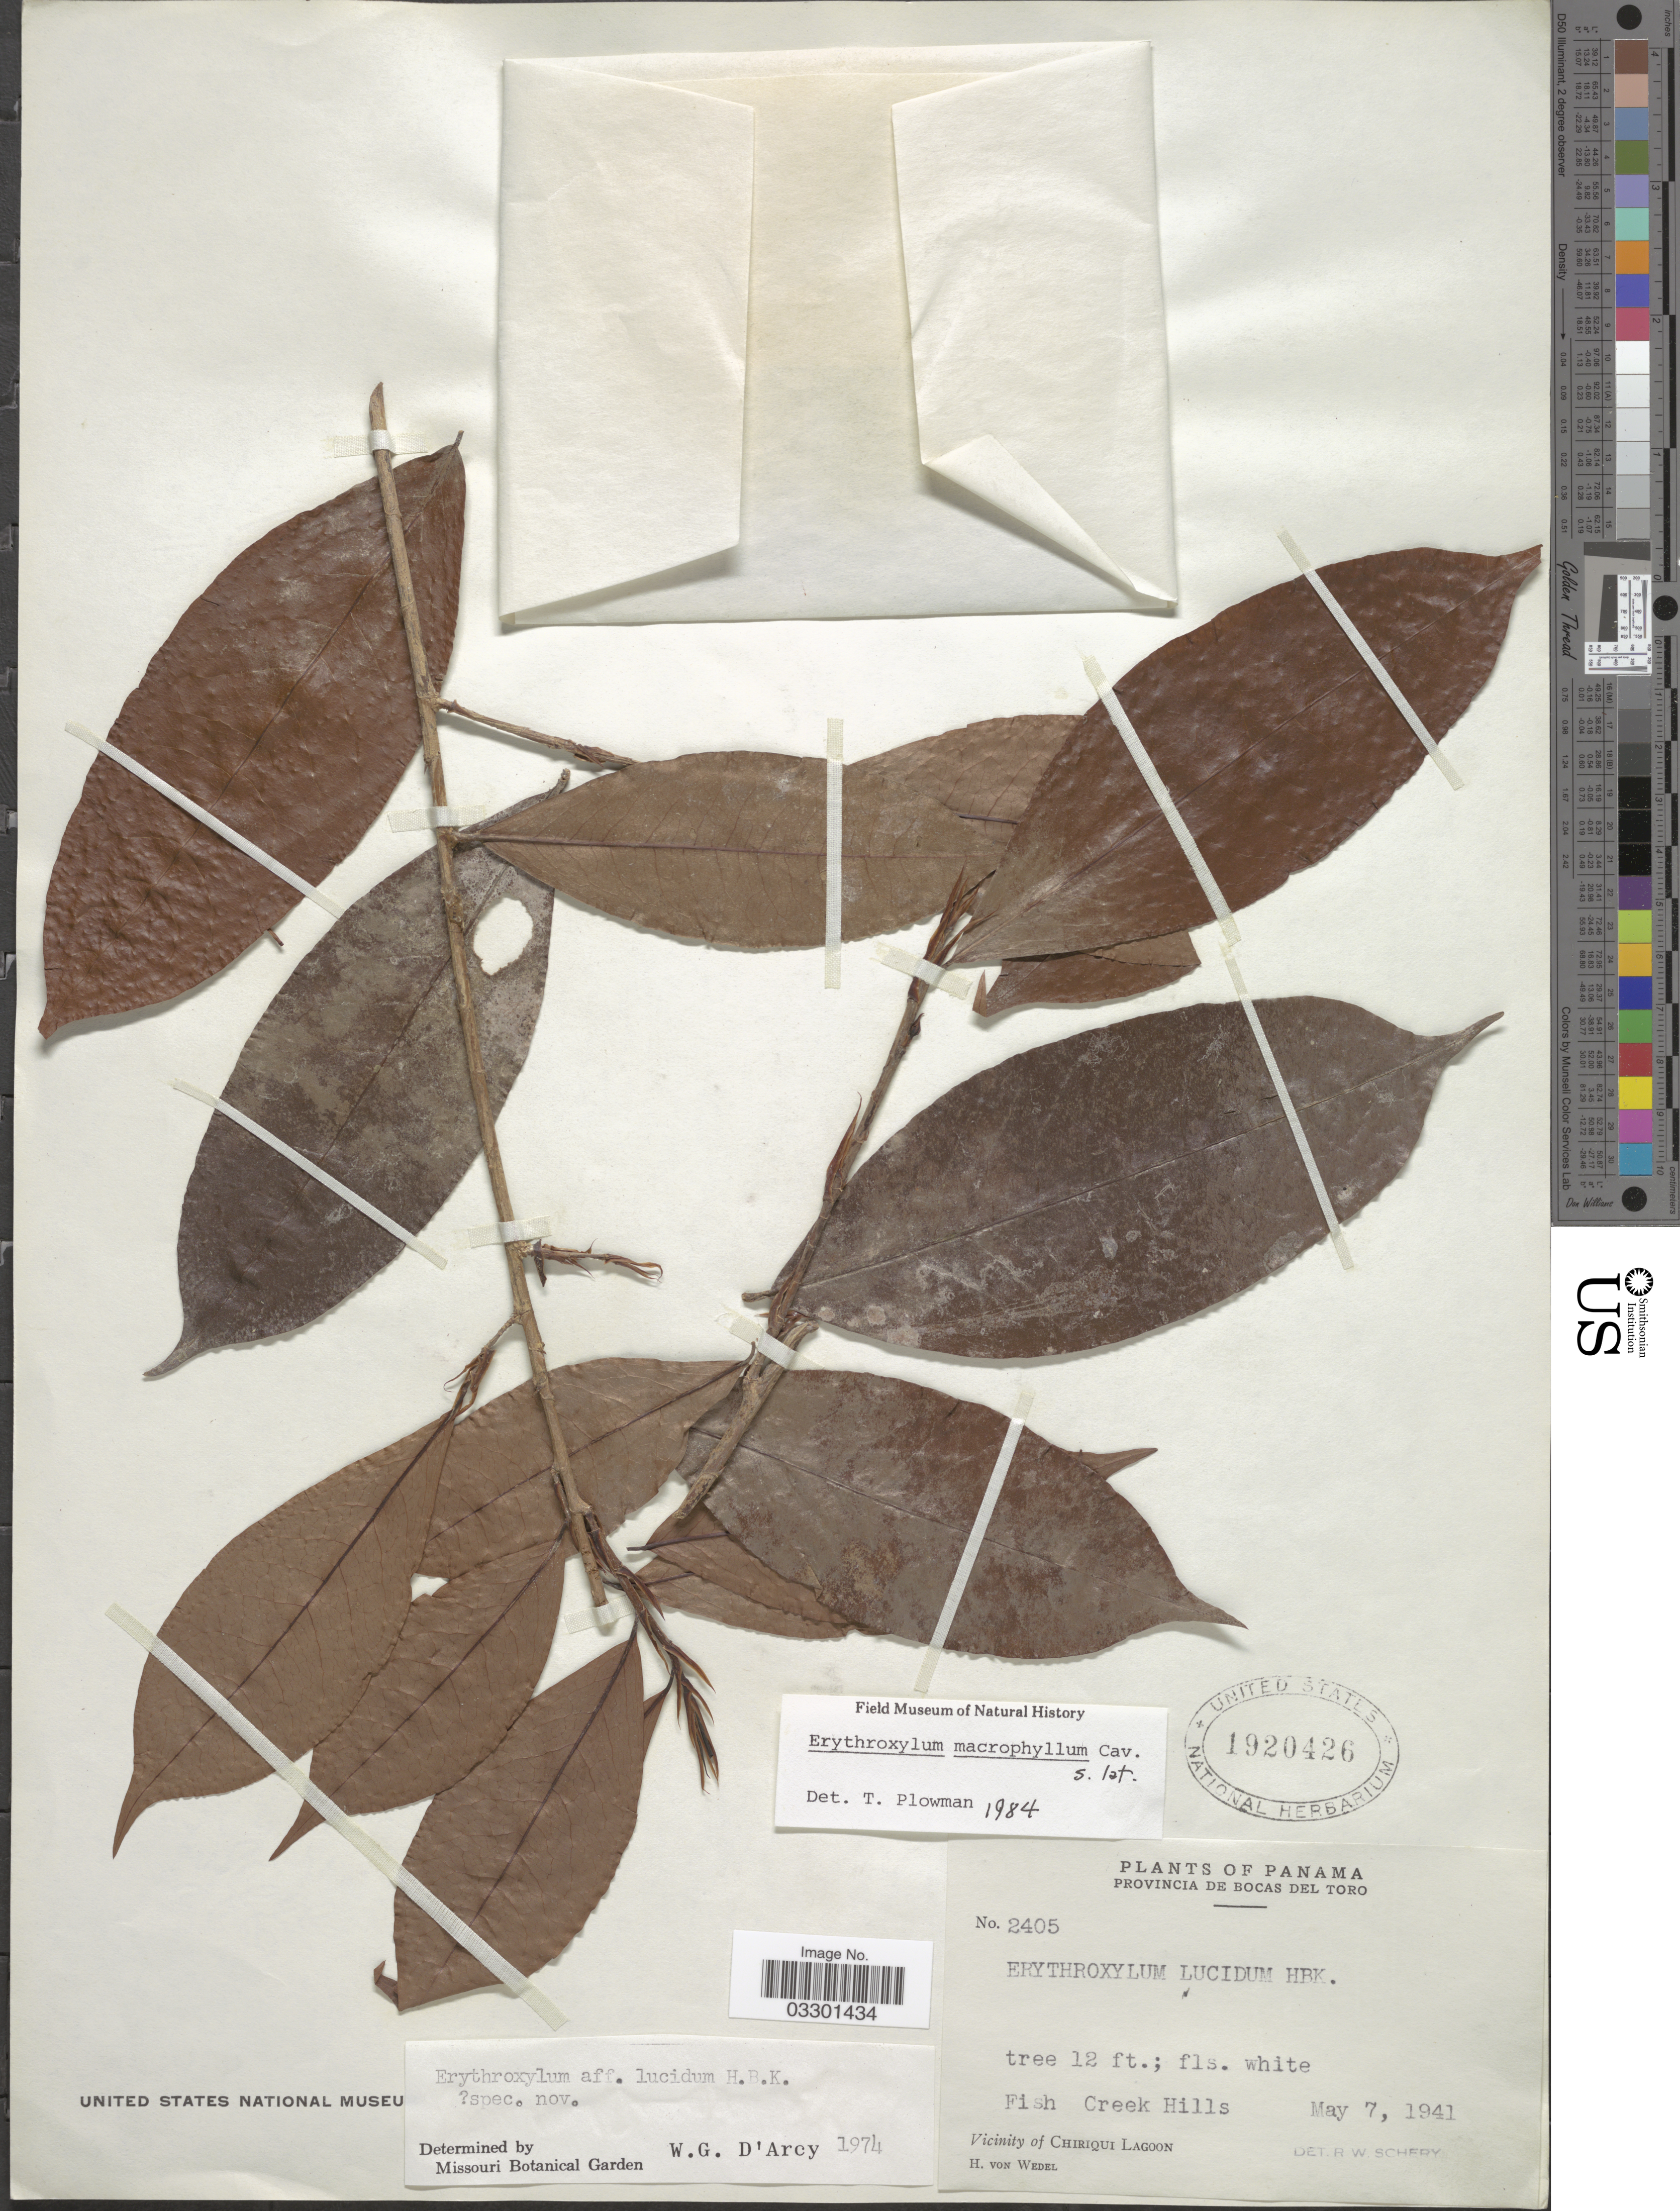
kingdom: Plantae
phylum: Tracheophyta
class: Magnoliopsida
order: Malpighiales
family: Erythroxylaceae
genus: Erythroxylum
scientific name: Erythroxylum macrophyllum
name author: Cav.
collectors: H. von Wedel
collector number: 2405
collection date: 1941-05-07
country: Panama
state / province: Bocas del Toro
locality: Fish Creek Hills. Vicinity of Chiriqui Lagoon.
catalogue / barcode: US 1920426